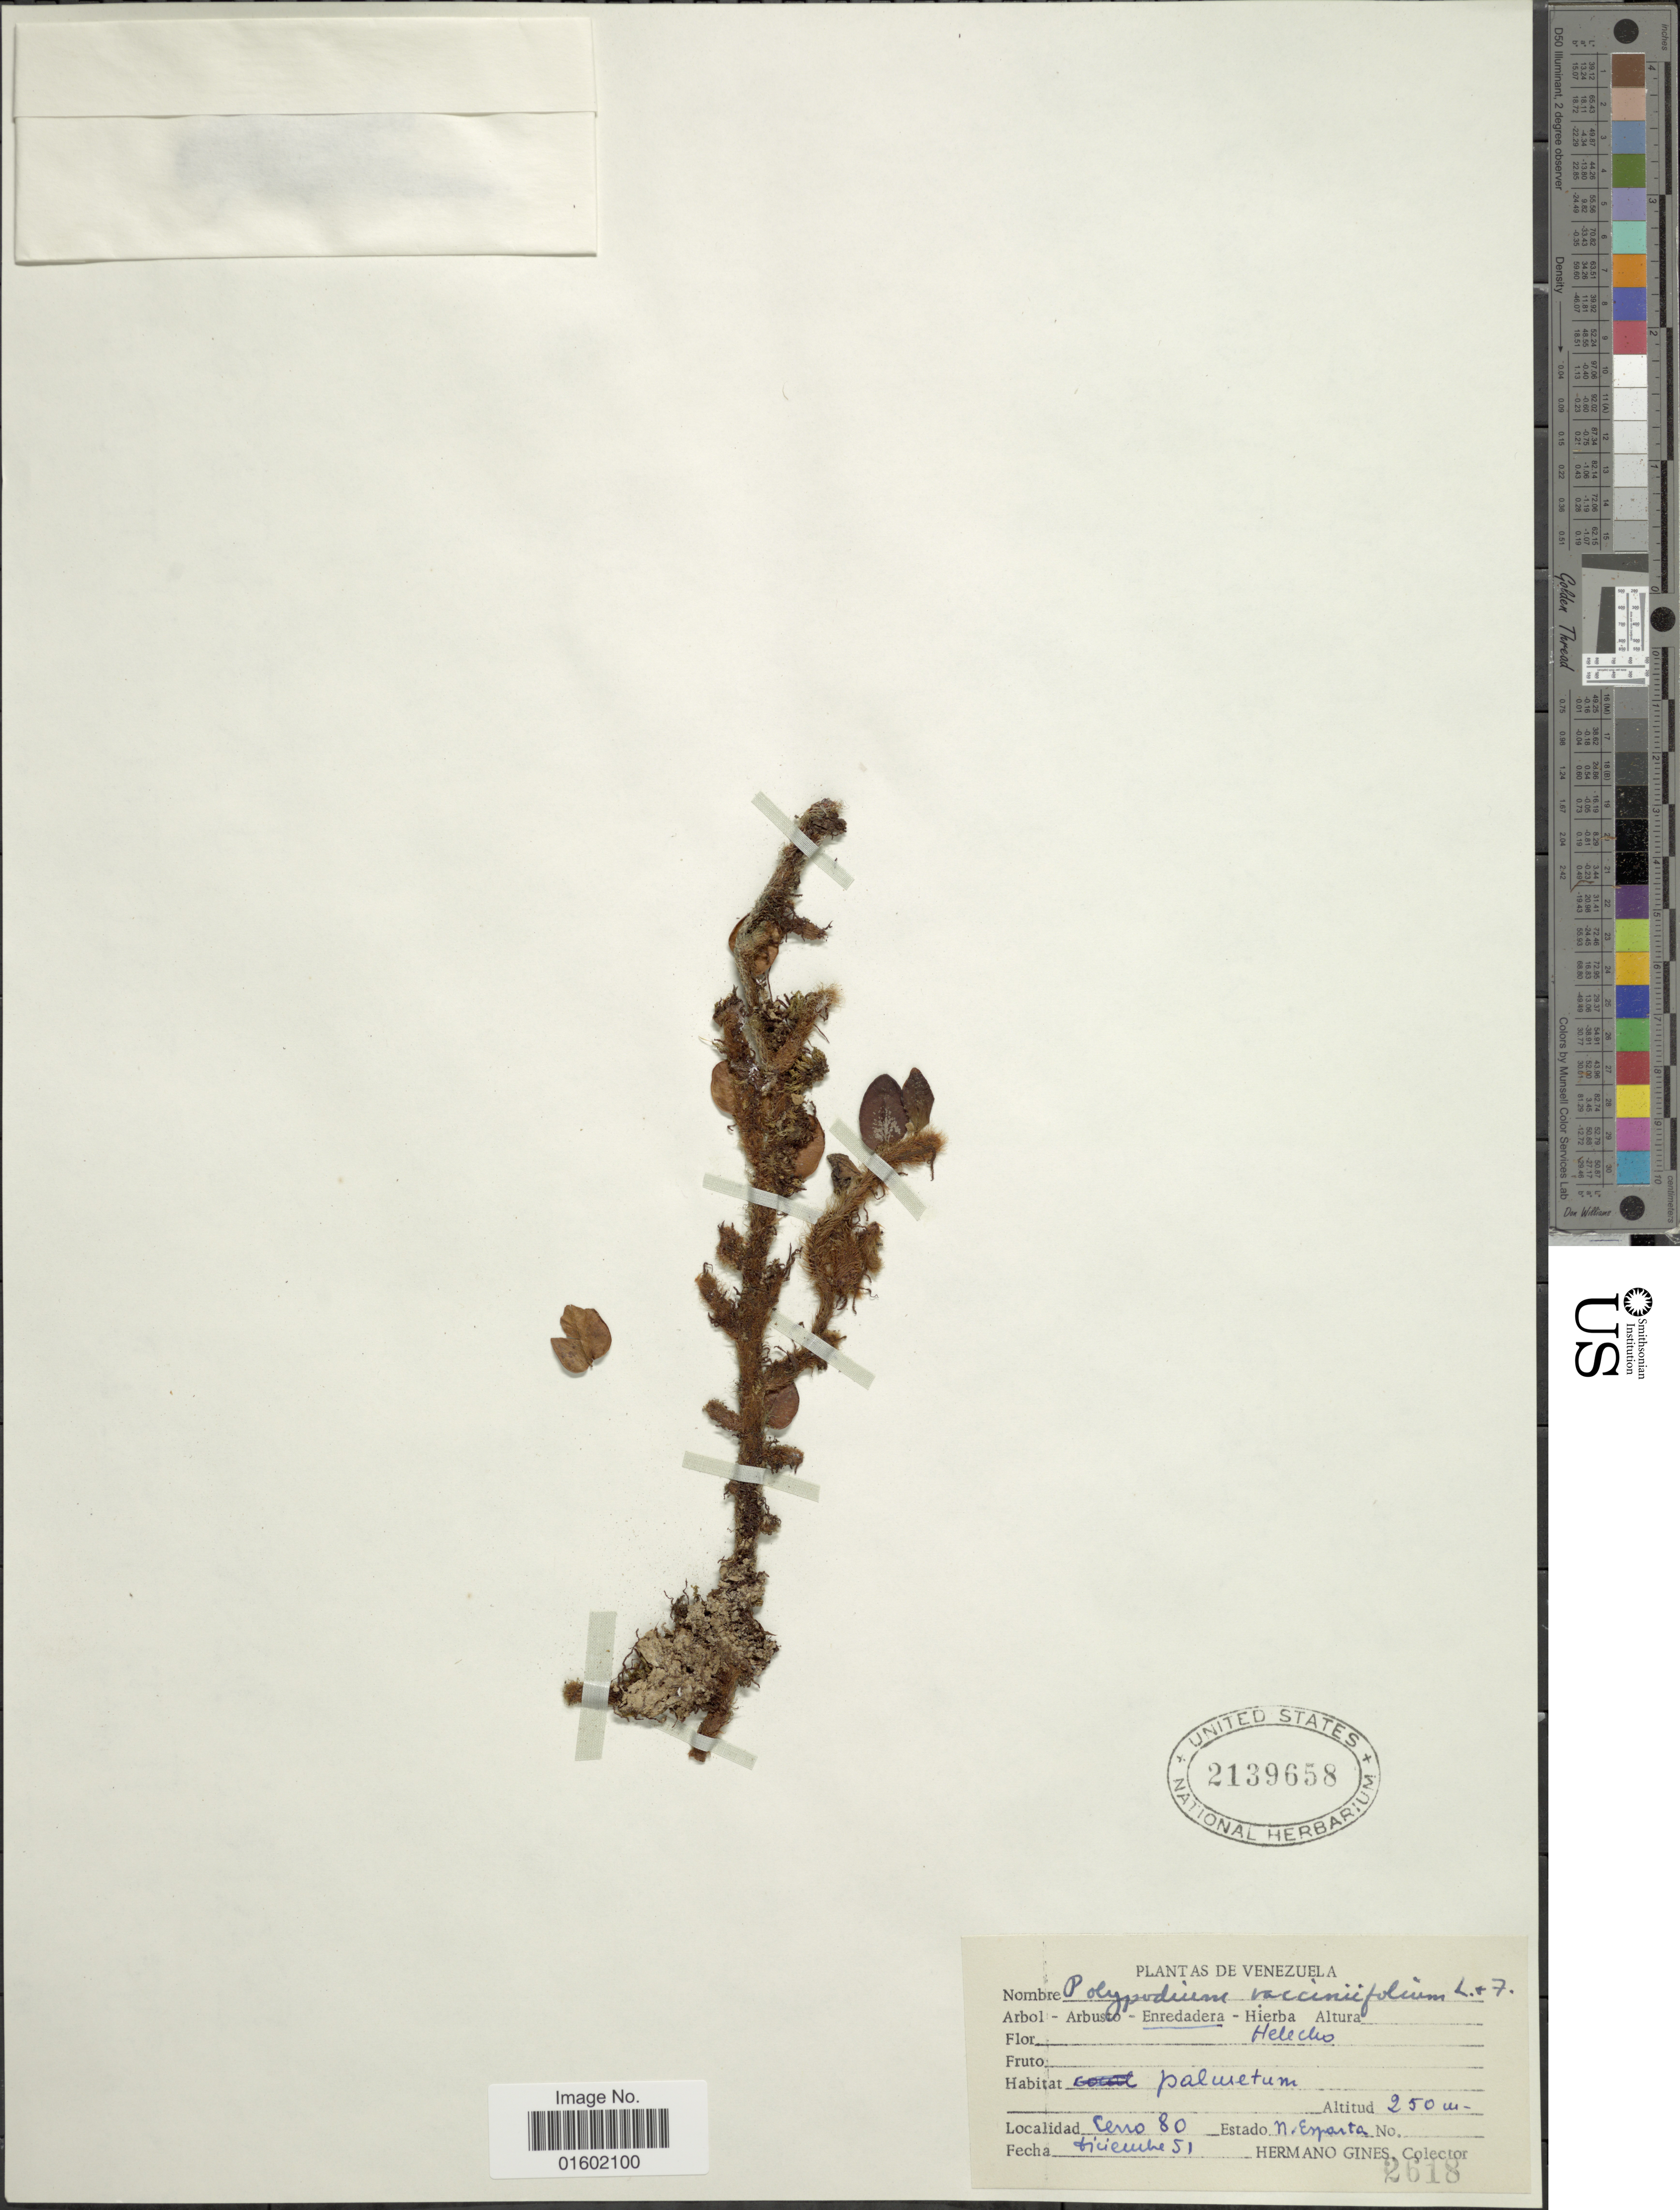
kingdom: Plantae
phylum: Tracheophyta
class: Polypodiopsida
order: Polypodiales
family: Polypodiaceae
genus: Microgramma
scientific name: Microgramma vaccinifolia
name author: (Langsd. & Fisch.) Copel.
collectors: Bro. Gines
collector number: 2618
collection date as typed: Transcribed d/m/y: /12/51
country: Venezuela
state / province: Nueva Esparta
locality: Cerro 80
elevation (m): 250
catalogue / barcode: US 2139658